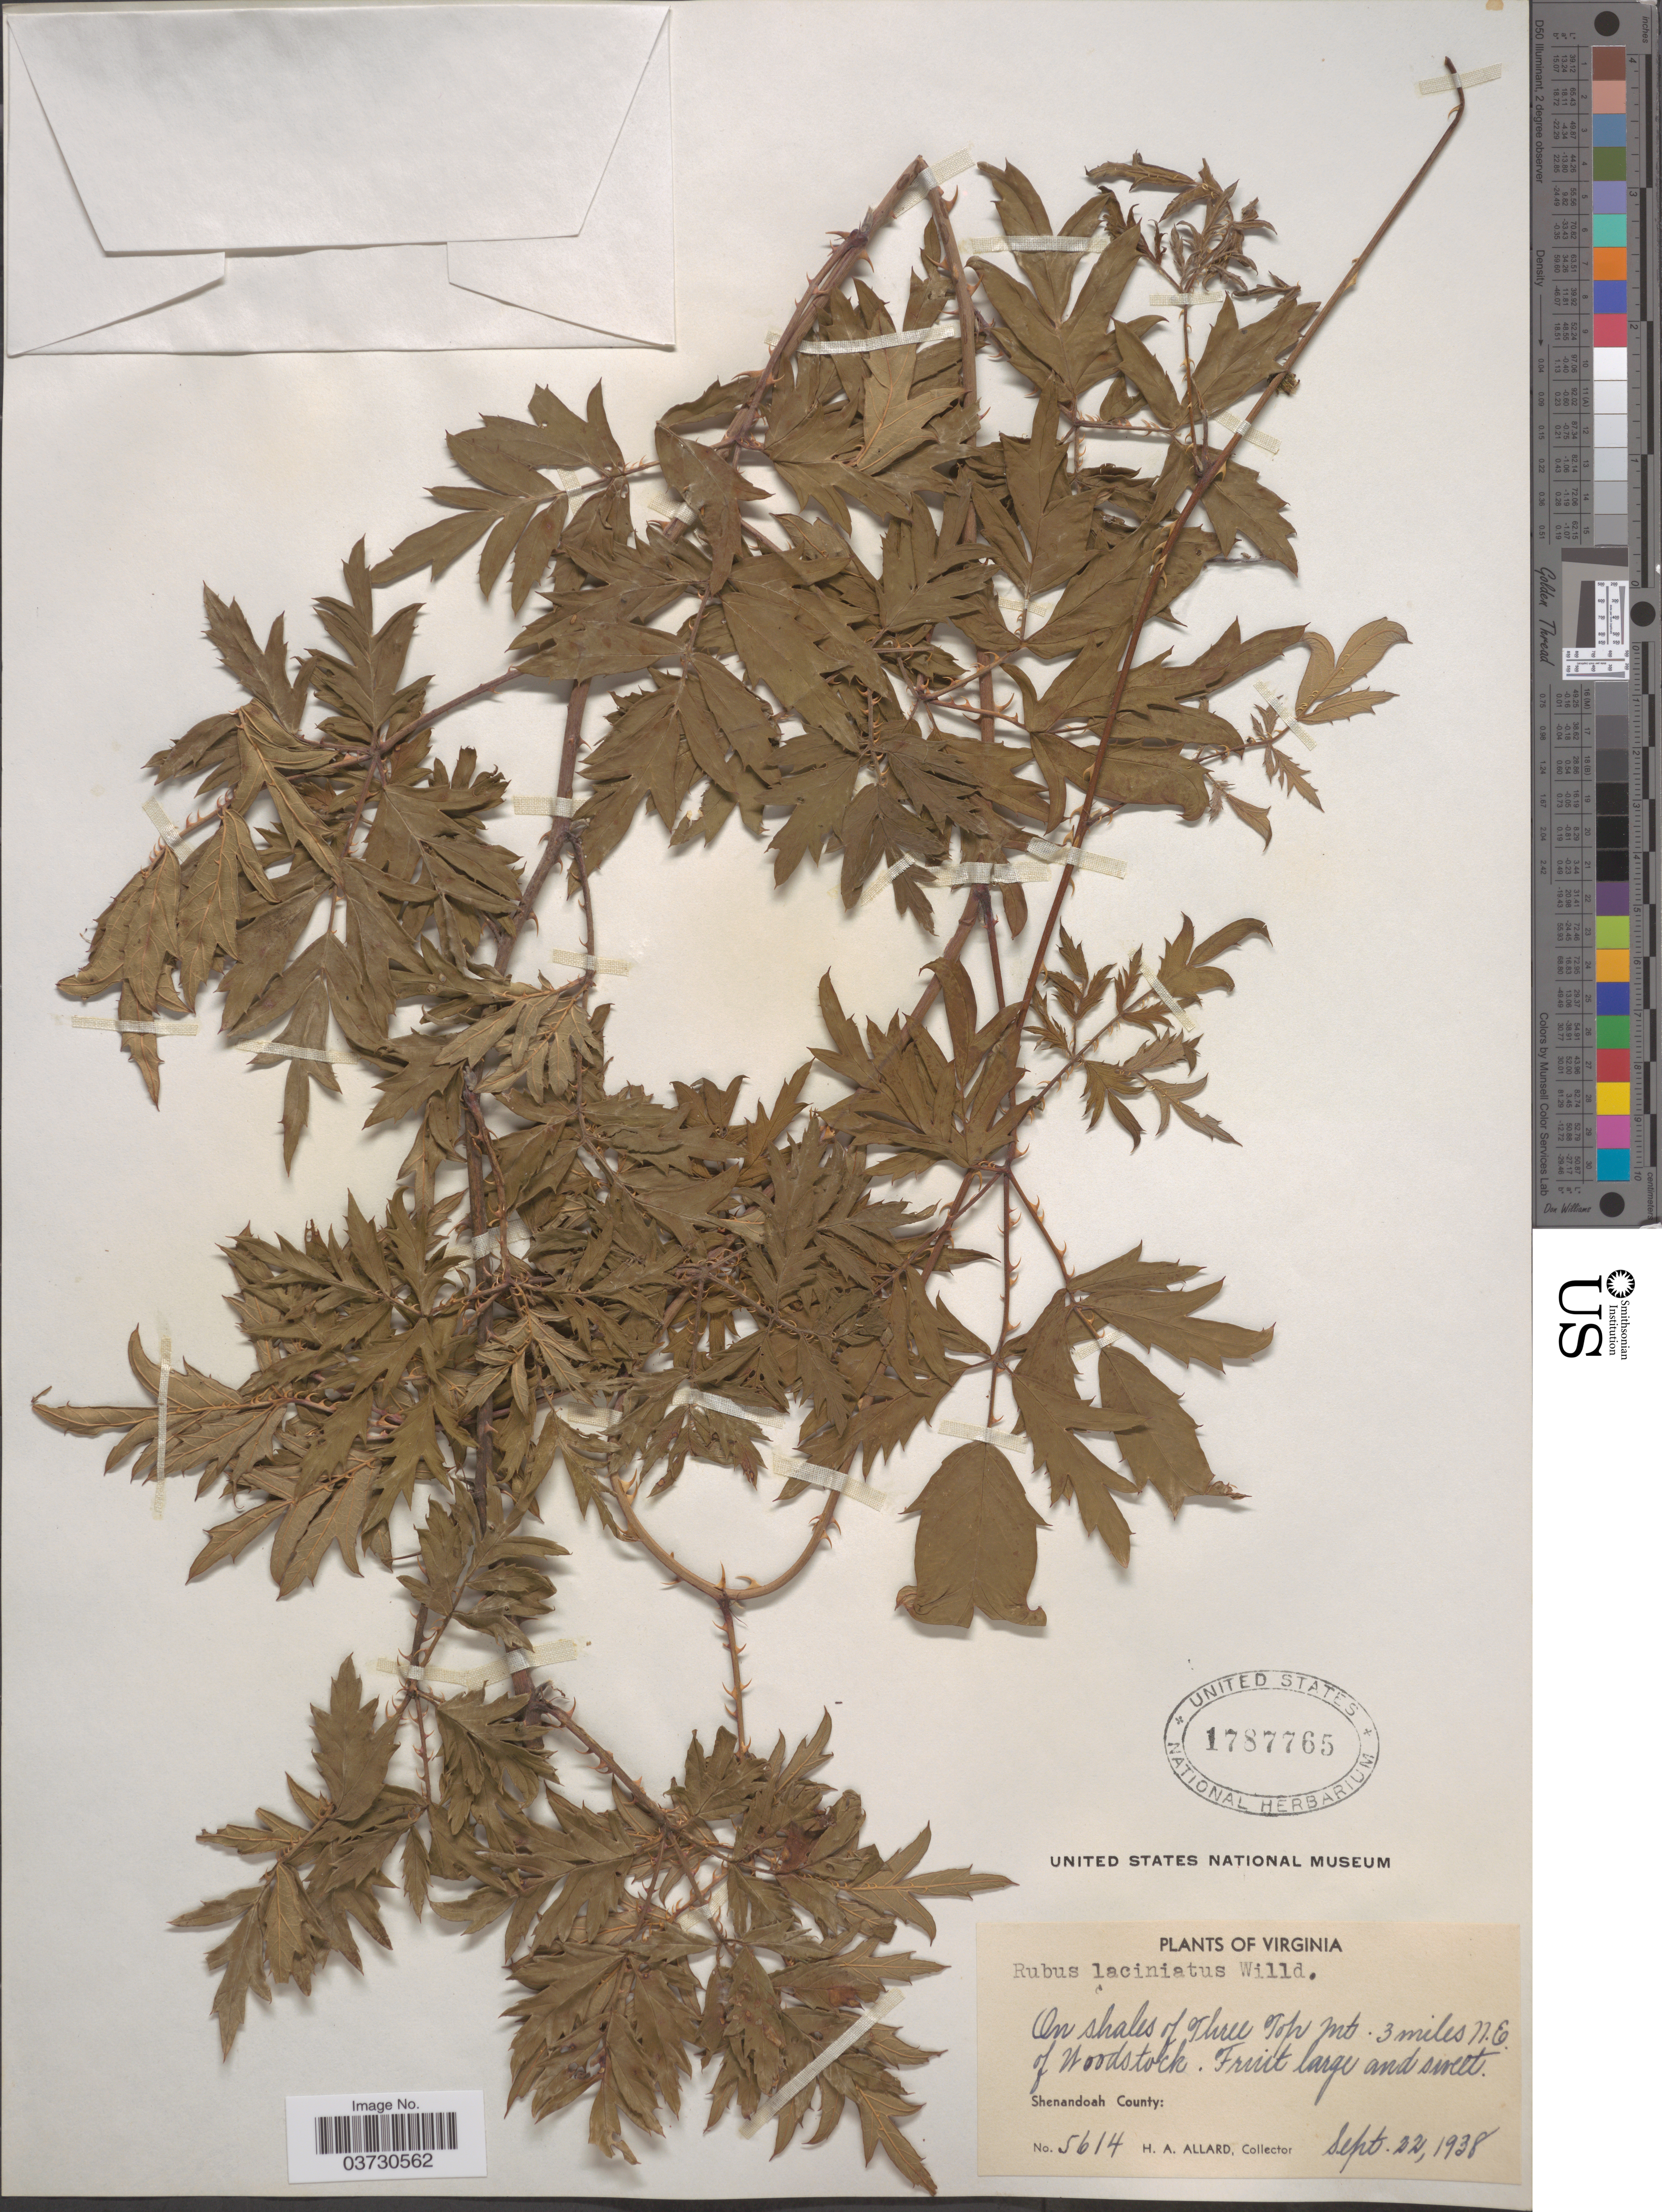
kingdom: Plantae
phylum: Tracheophyta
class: Magnoliopsida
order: Rosales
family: Rosaceae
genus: Rubus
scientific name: Rubus laciniatus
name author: Willd.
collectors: H. A. Allard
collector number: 5614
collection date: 1938-09-22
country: United States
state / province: Virginia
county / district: Shenandoah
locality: On shales of Three Top Mt. 3 miles N.E. of Woodstock. Shenandoah County.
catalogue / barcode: US 1787765